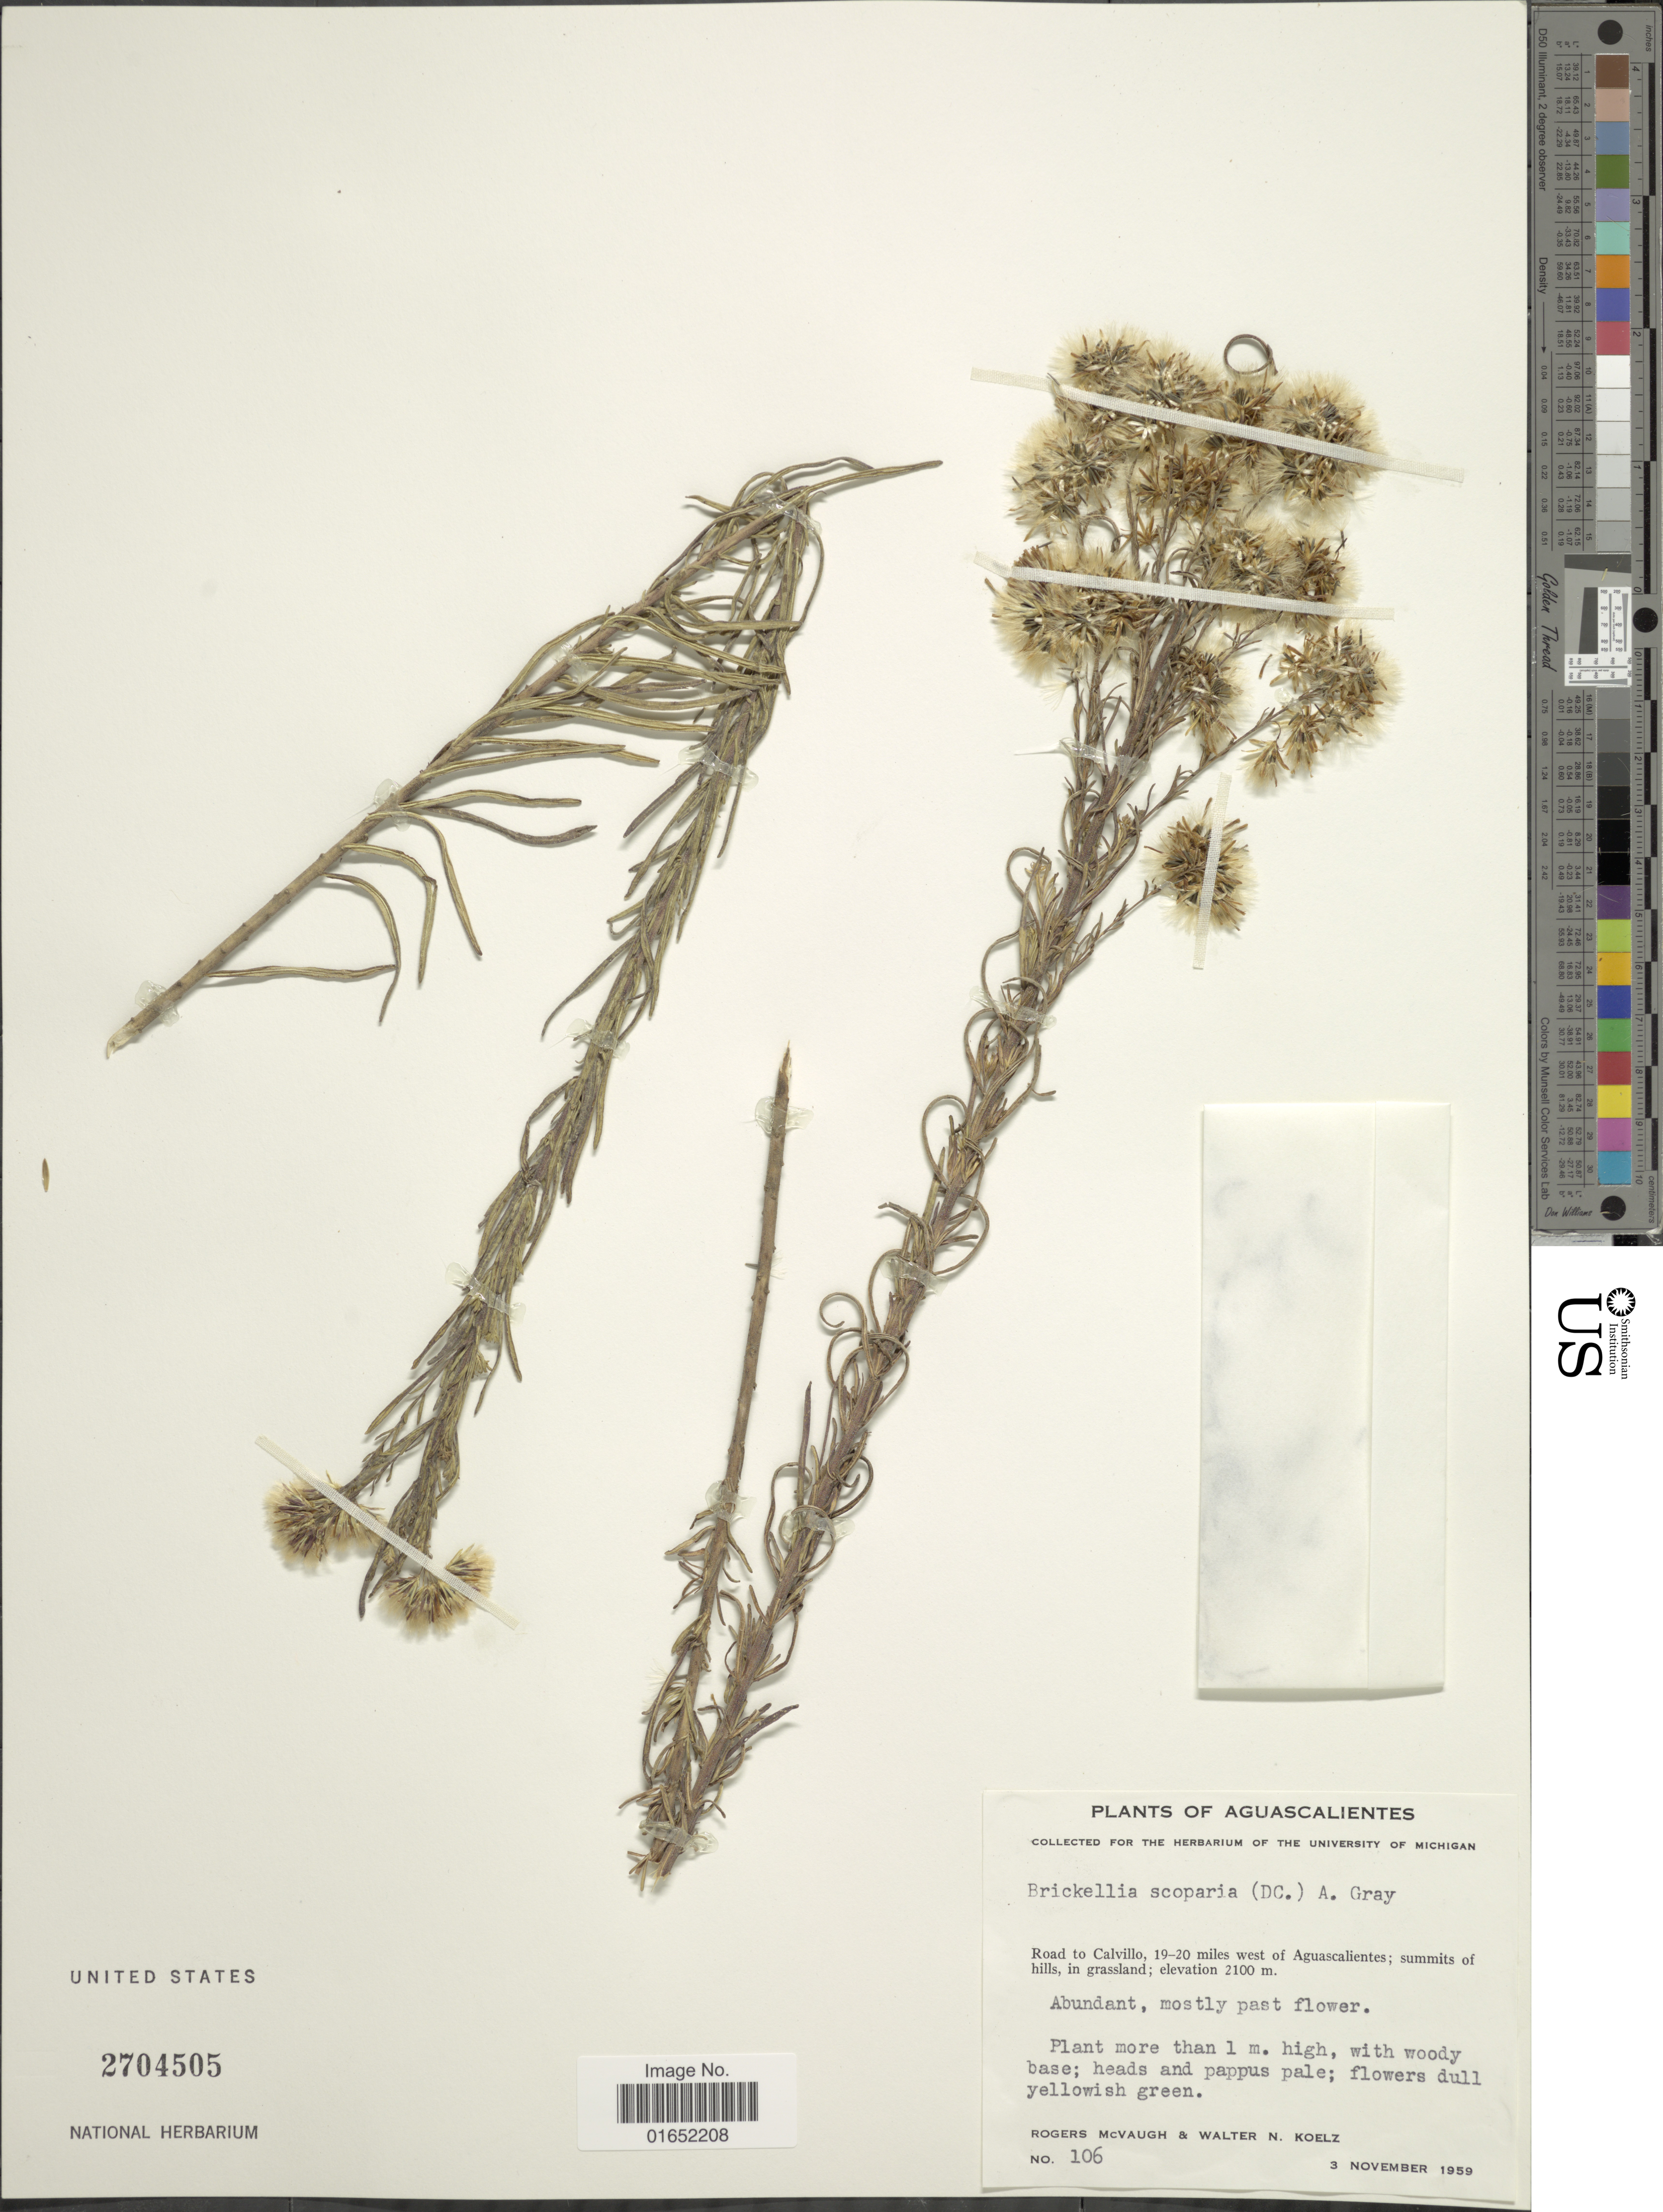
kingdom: Plantae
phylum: Tracheophyta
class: Magnoliopsida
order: Asterales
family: Asteraceae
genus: Brickellia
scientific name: Brickellia scoparia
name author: (DC.) A. Gray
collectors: R. McVaugh & W. N. Koelz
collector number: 106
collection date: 1959-11-03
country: Mexico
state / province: Aguascalientes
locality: Road to Calvillo, 19-20 miles west of Aguascalientes; summits of hills, in grassland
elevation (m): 2100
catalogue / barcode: US 2704505